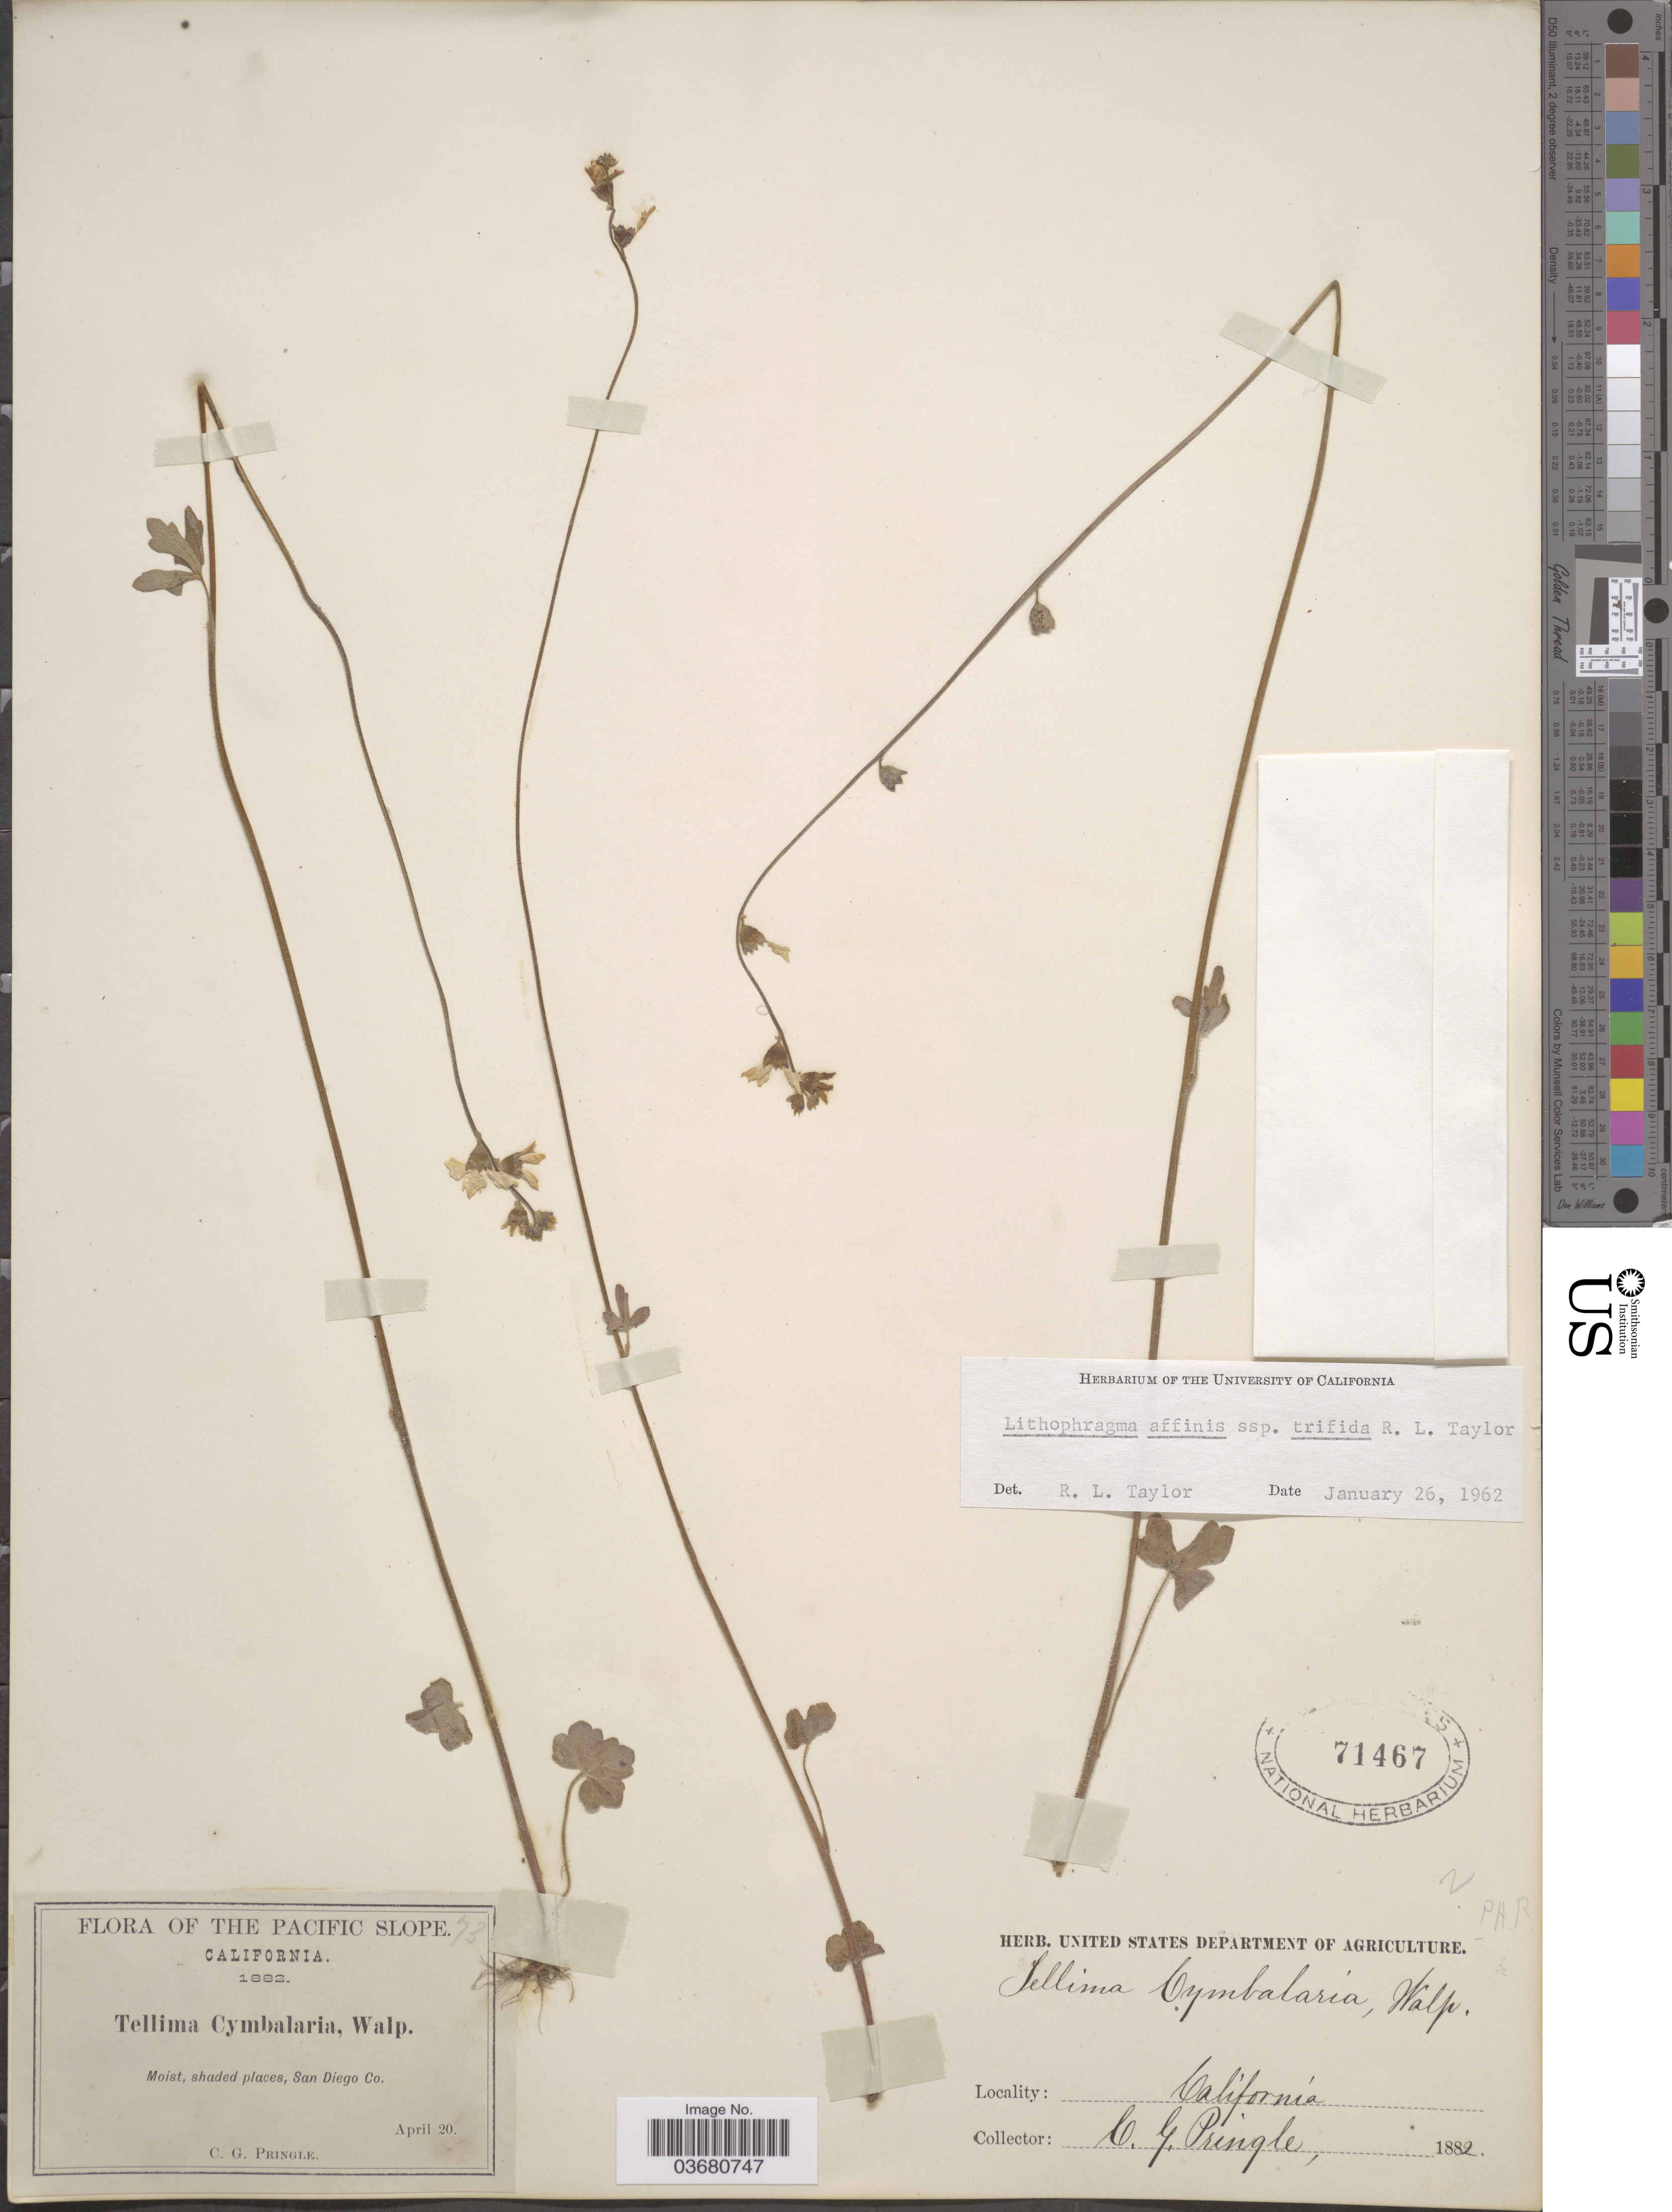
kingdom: Plantae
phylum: Tracheophyta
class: Magnoliopsida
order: Saxifragales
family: Saxifragaceae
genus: Lithophragma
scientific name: Lithophragma affine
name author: A. Gray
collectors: C. G. Pringle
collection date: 1882-04-20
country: United States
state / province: California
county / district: San Diego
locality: Pacific Slope. Moist, shaded places, San Diego Co.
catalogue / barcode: US 71467